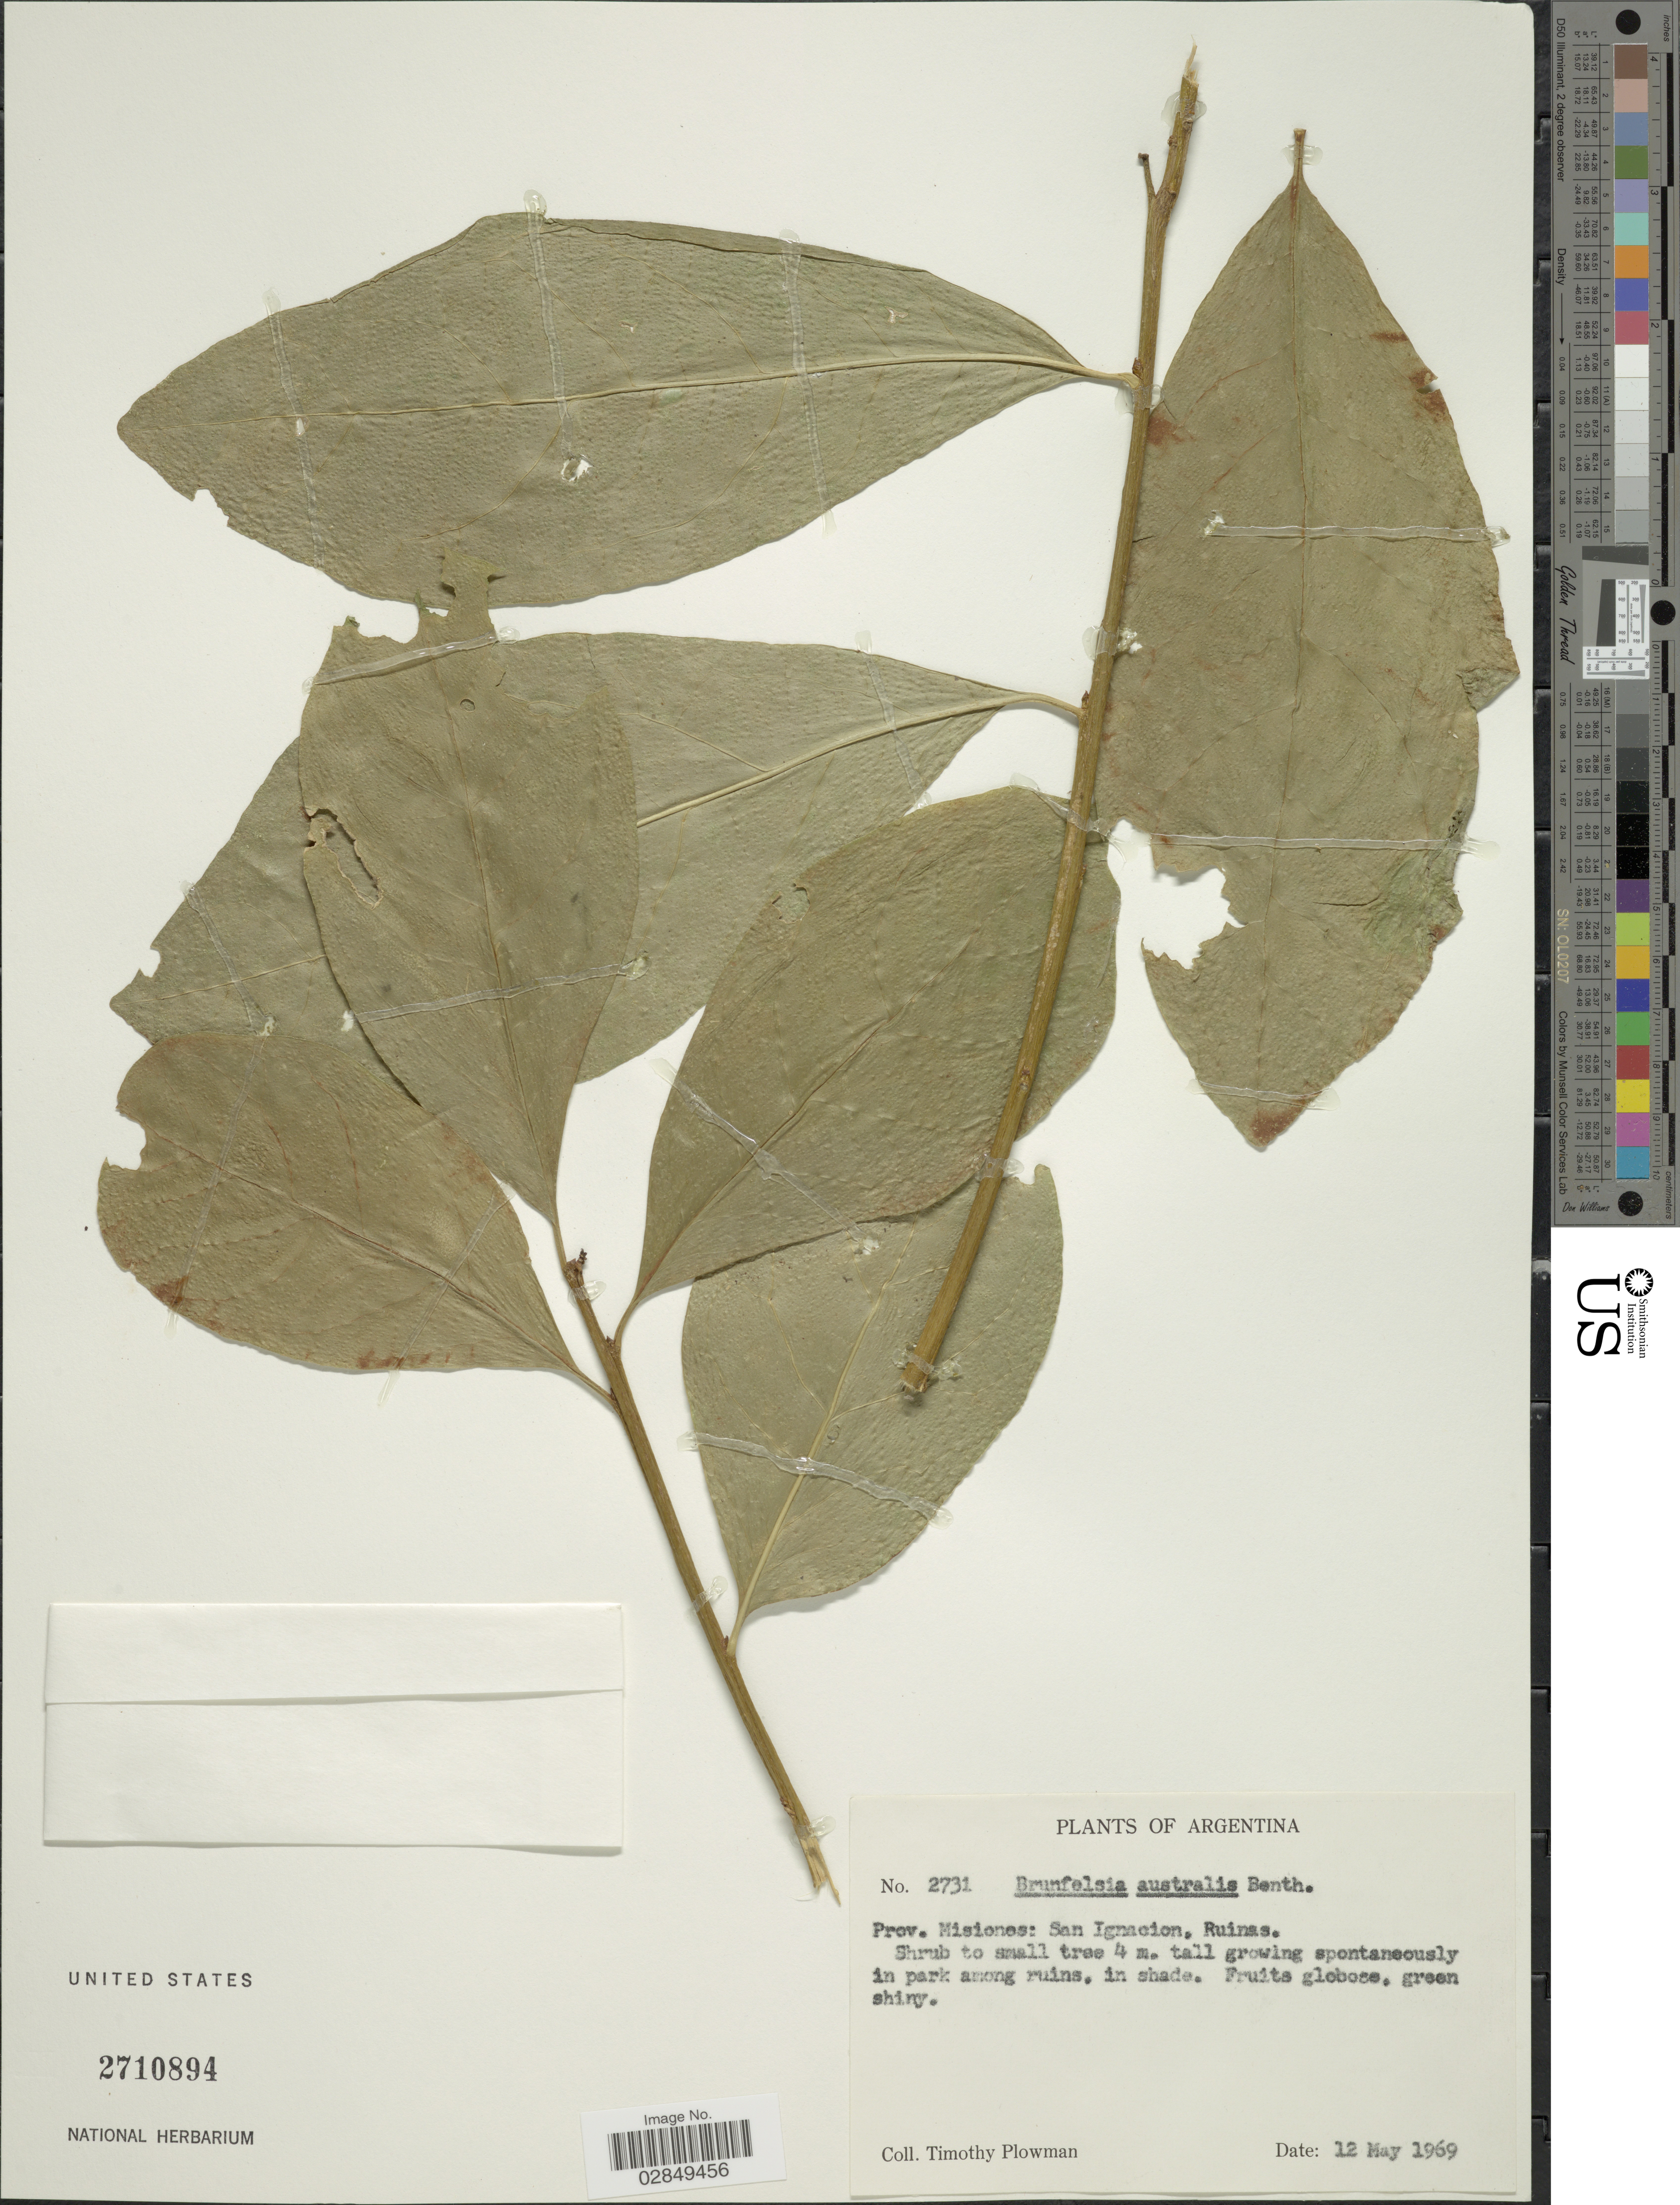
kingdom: Plantae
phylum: Tracheophyta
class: Magnoliopsida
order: Solanales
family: Solanaceae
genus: Brunfelsia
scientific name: Brunfelsia australis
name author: Benth.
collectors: T. Plowman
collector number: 2731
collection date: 1969-05-12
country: Argentina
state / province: Misiones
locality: San Ignacion. Ruinas.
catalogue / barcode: US 2710894